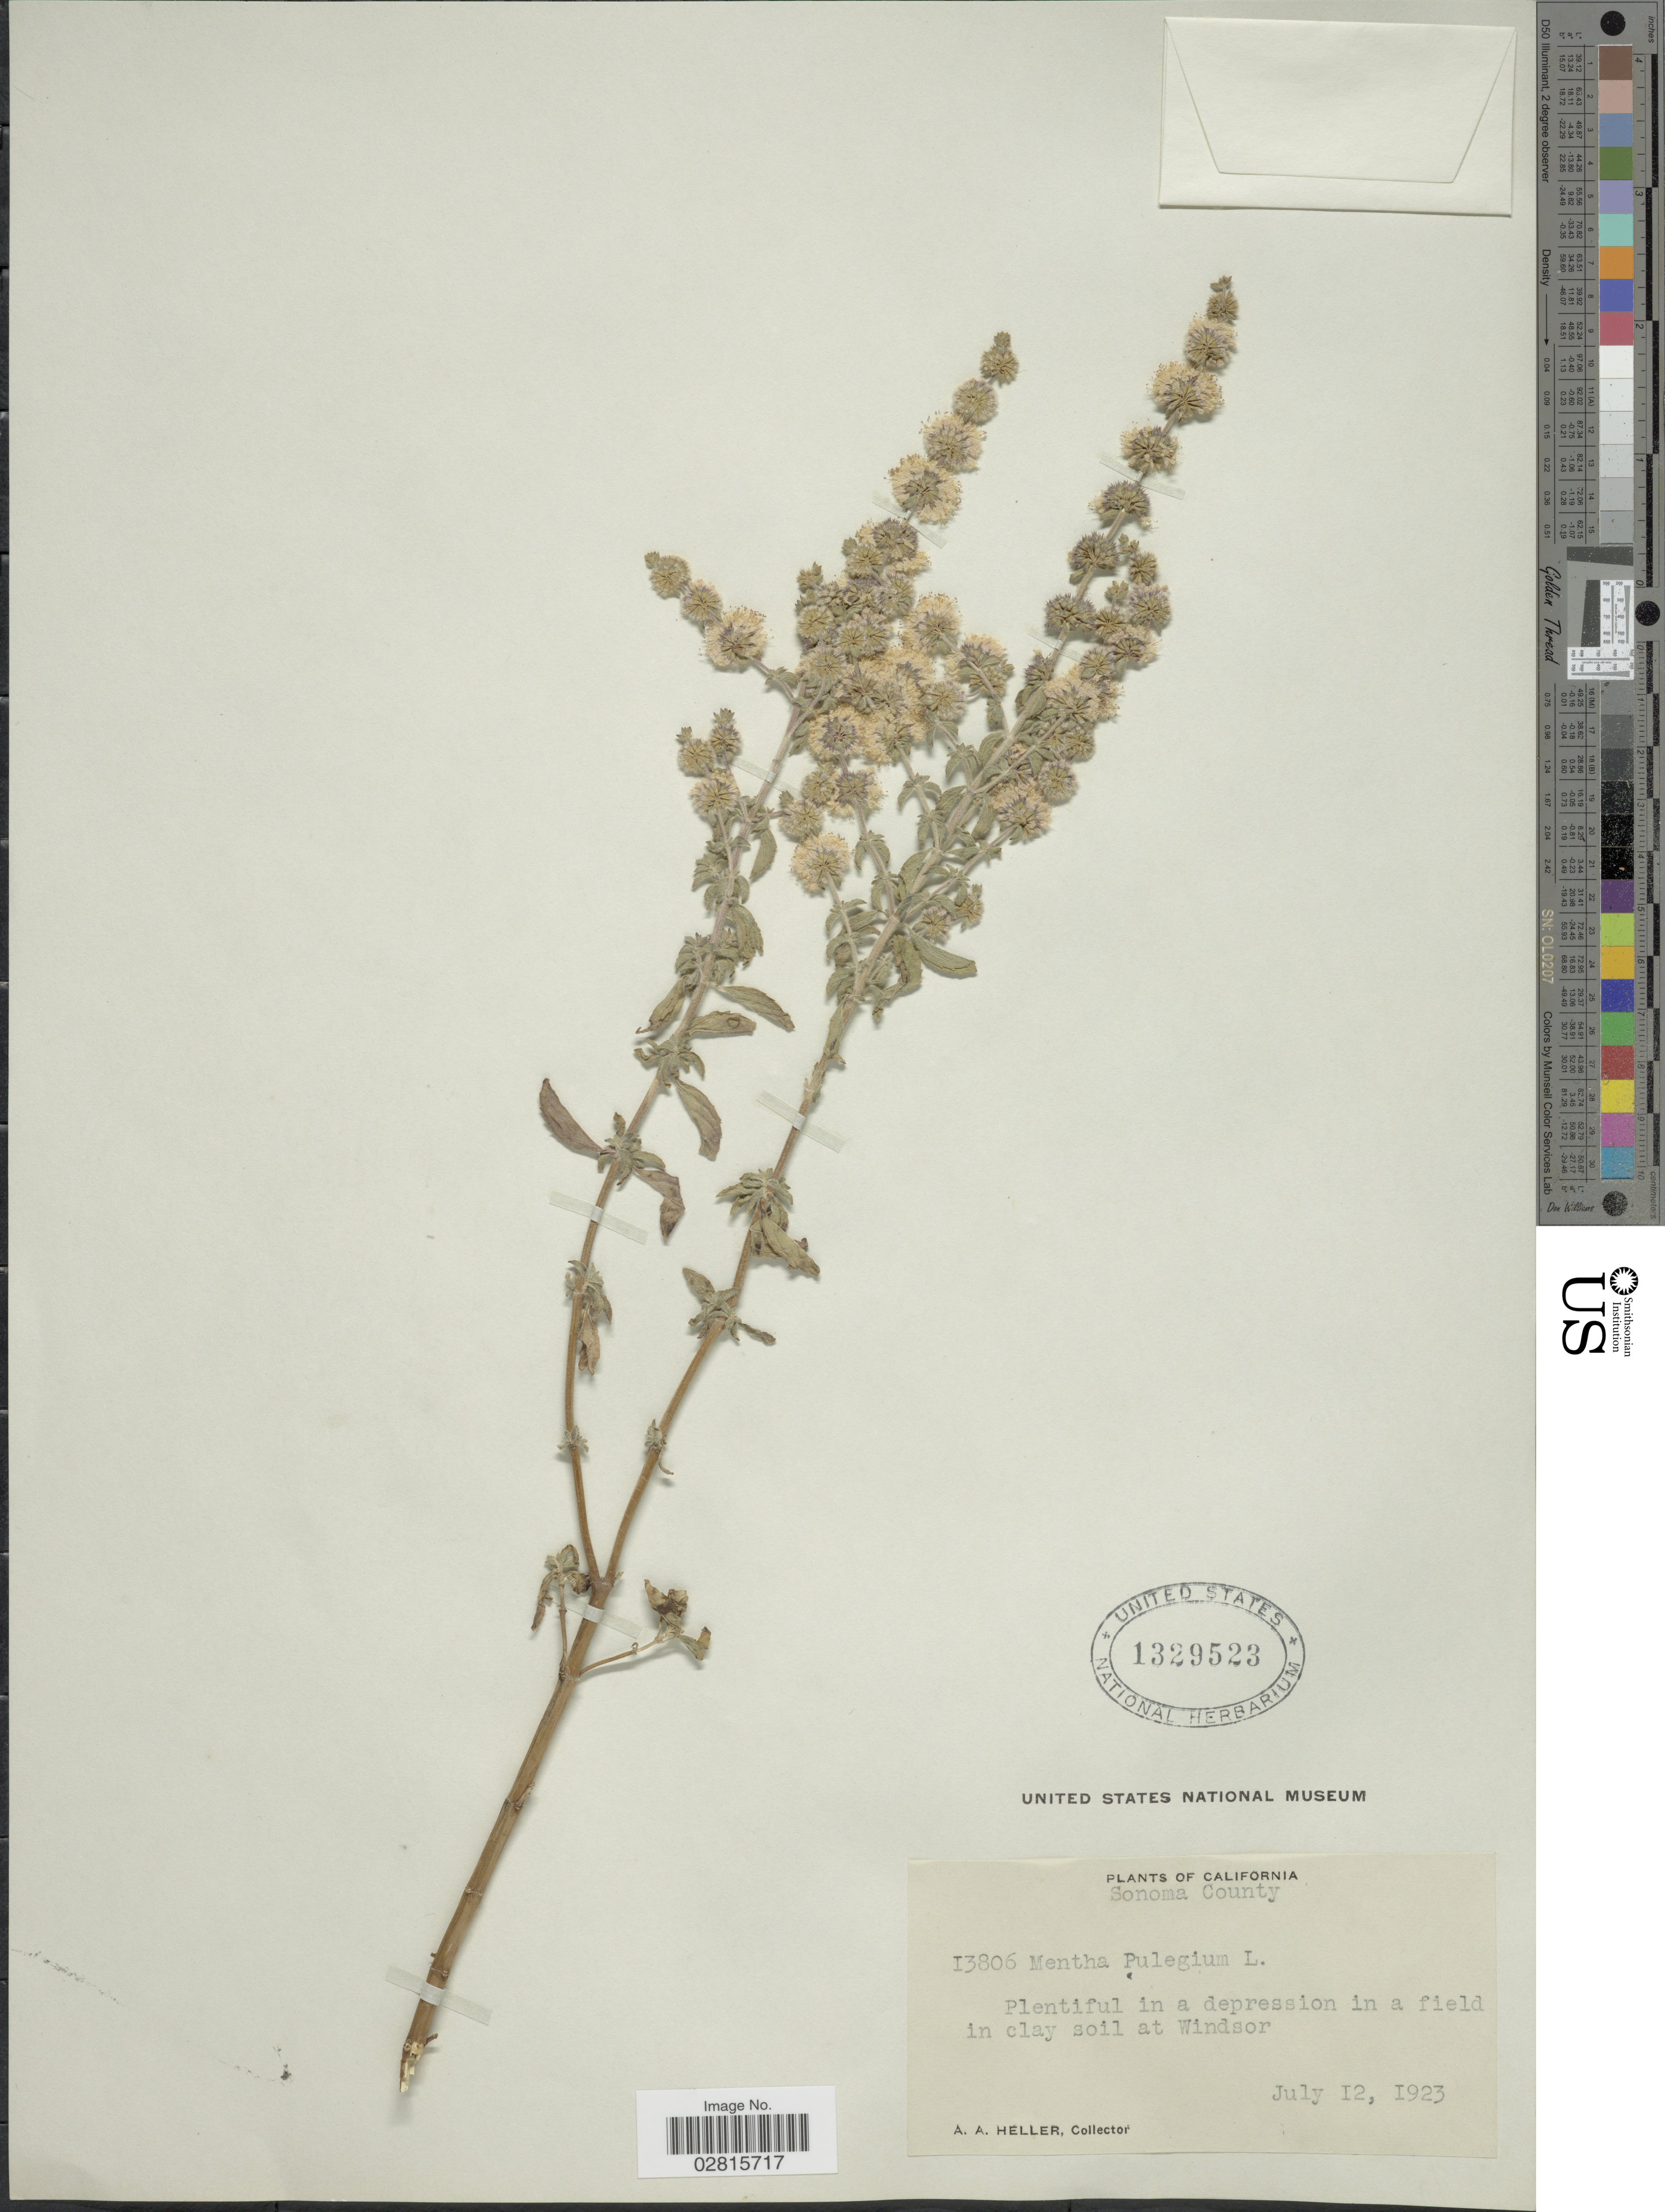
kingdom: Plantae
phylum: Tracheophyta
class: Magnoliopsida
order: Lamiales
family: Lamiaceae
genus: Mentha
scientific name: Mentha pulegium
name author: L.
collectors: A. A. Heller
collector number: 13806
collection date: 1923-07-12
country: United States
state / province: California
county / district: Sonoma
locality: Sonoma County, in a field in clay soil at Windsor.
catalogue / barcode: US 1329523